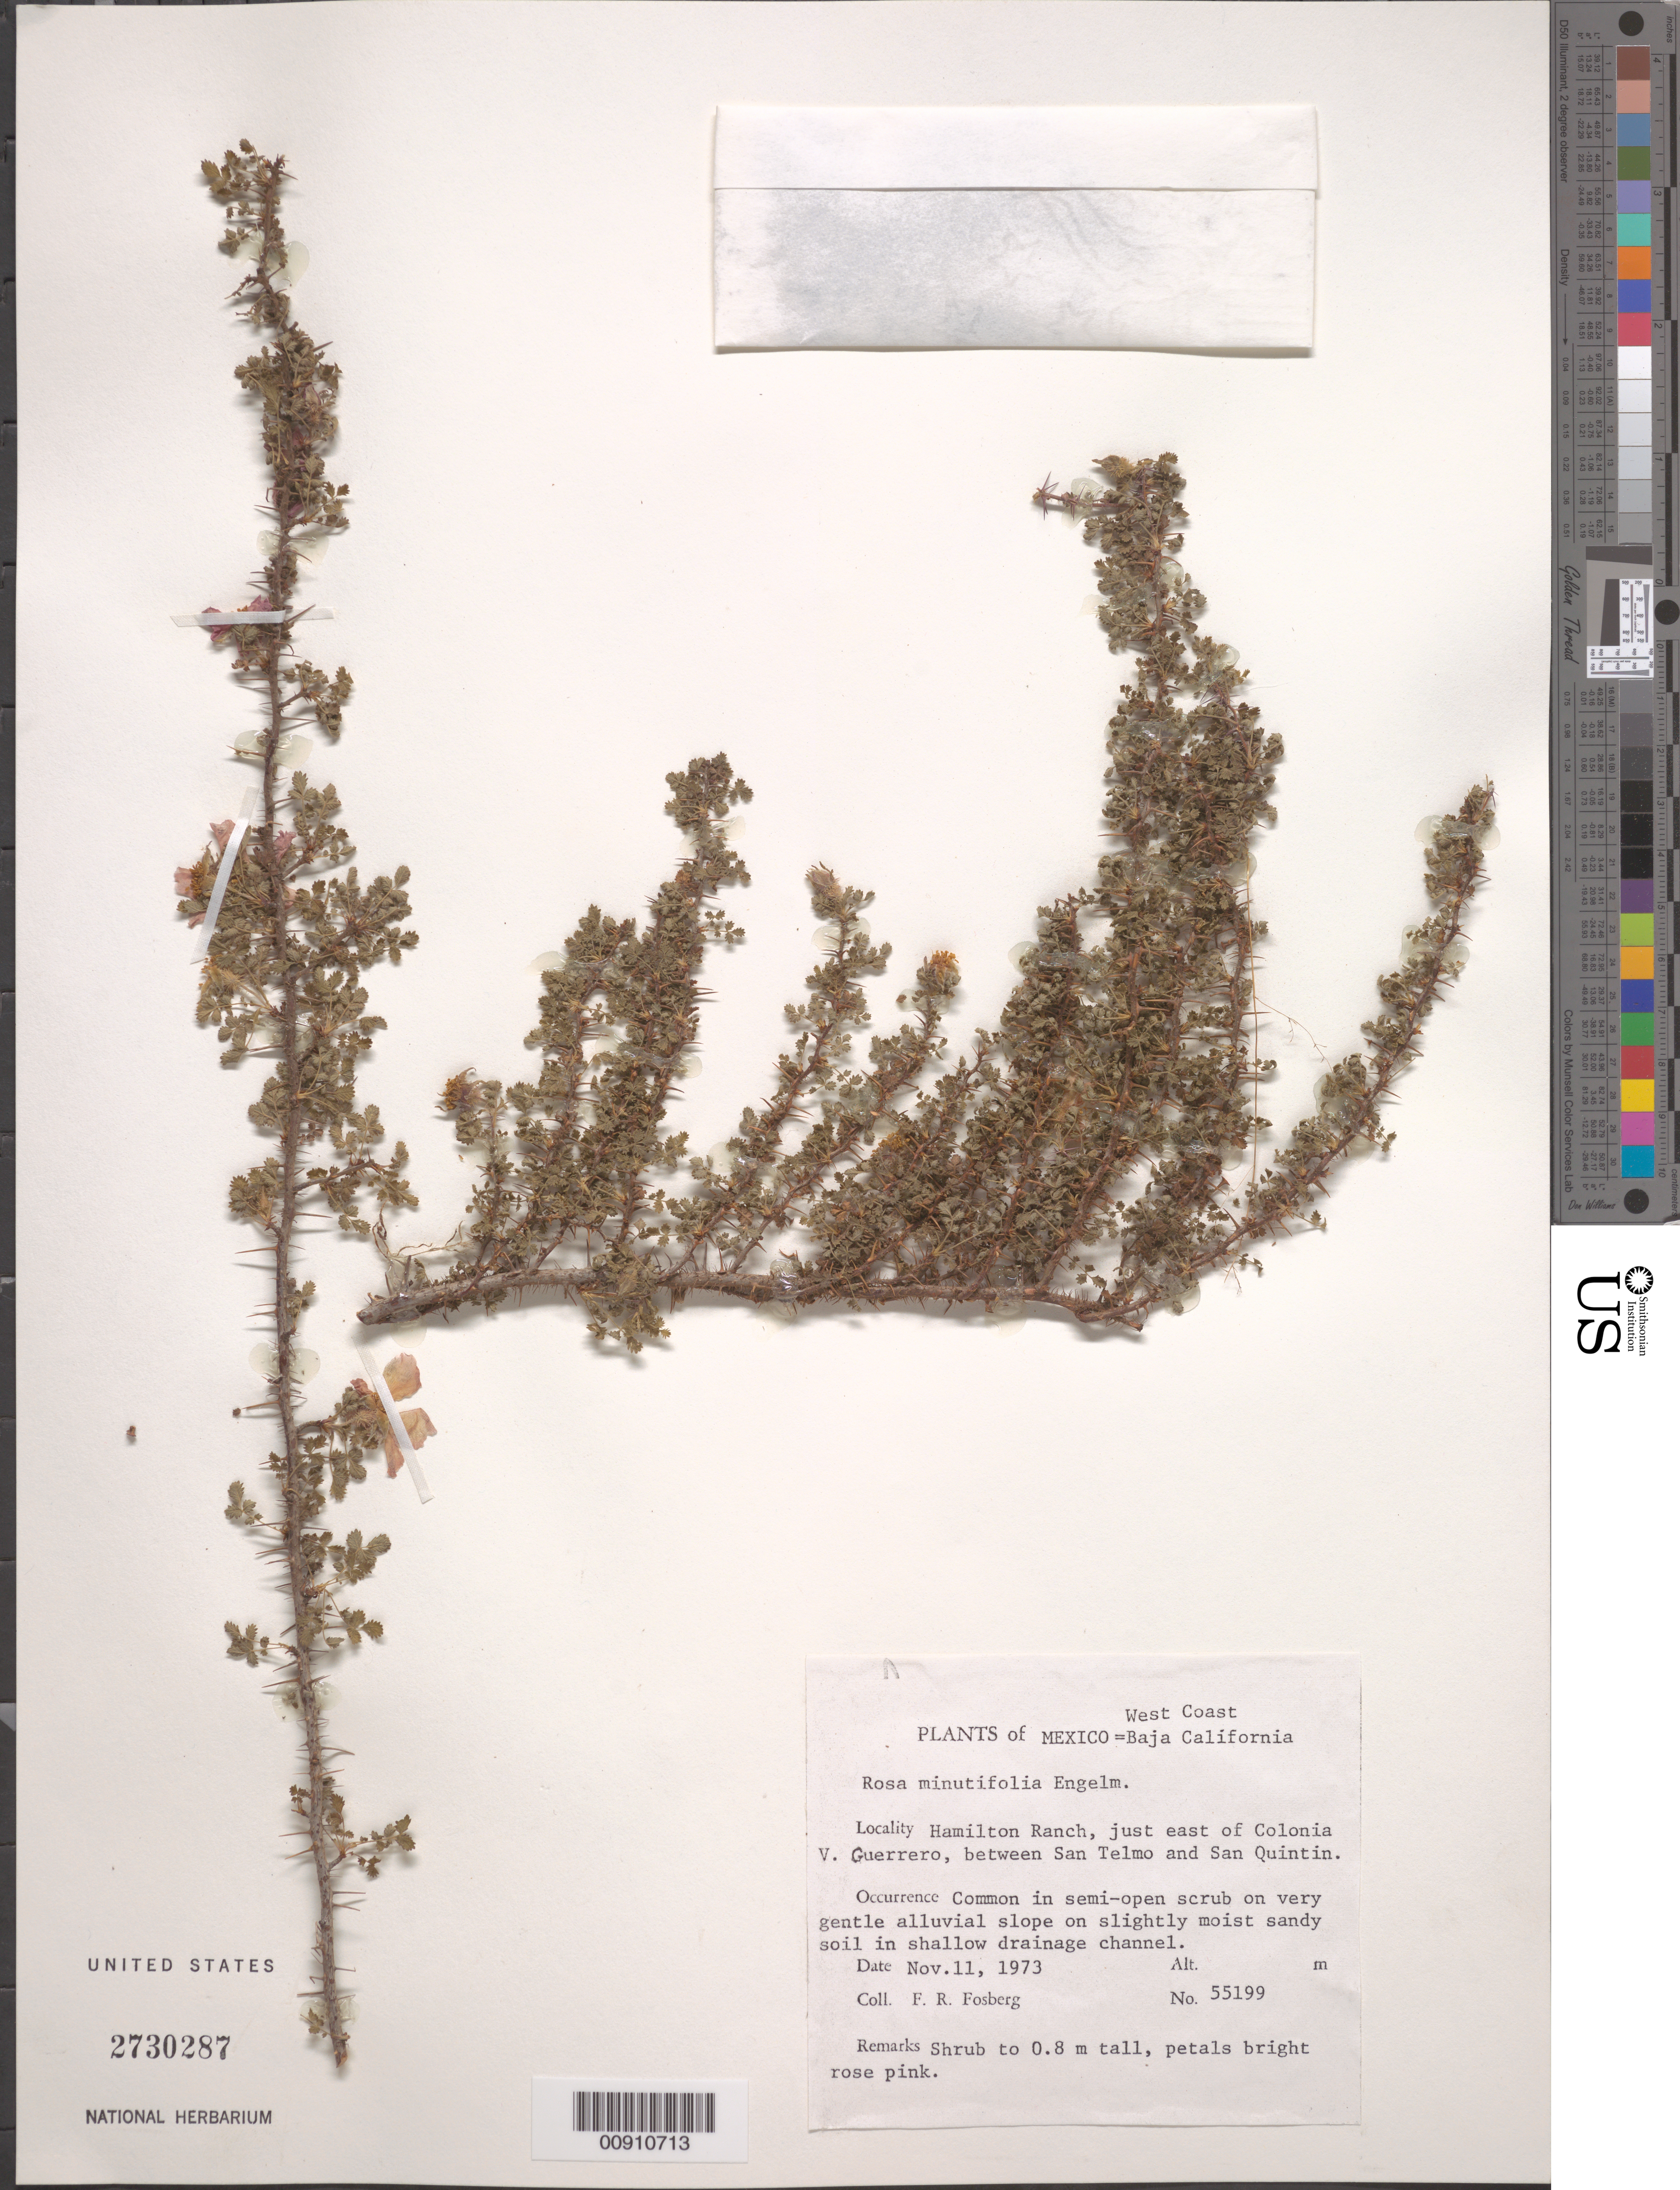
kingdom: Plantae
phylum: Tracheophyta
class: Magnoliopsida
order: Rosales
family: Rosaceae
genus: Rosa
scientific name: Rosa minutifolia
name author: Engelm. in Parry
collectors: F. R. Fosberg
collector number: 55199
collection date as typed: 11 Nov 1973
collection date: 1973-11-11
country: Mexico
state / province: Baja California Norte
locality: Hamilton Ranch, just east of Colonia V. Guerrero, between San Telmo and San Quintin. West Coast Baja California.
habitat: Semi-open scrub on very gentle alluvial slope on slightly moist sandy soil in shallow drainage channel.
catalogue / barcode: US 2730287